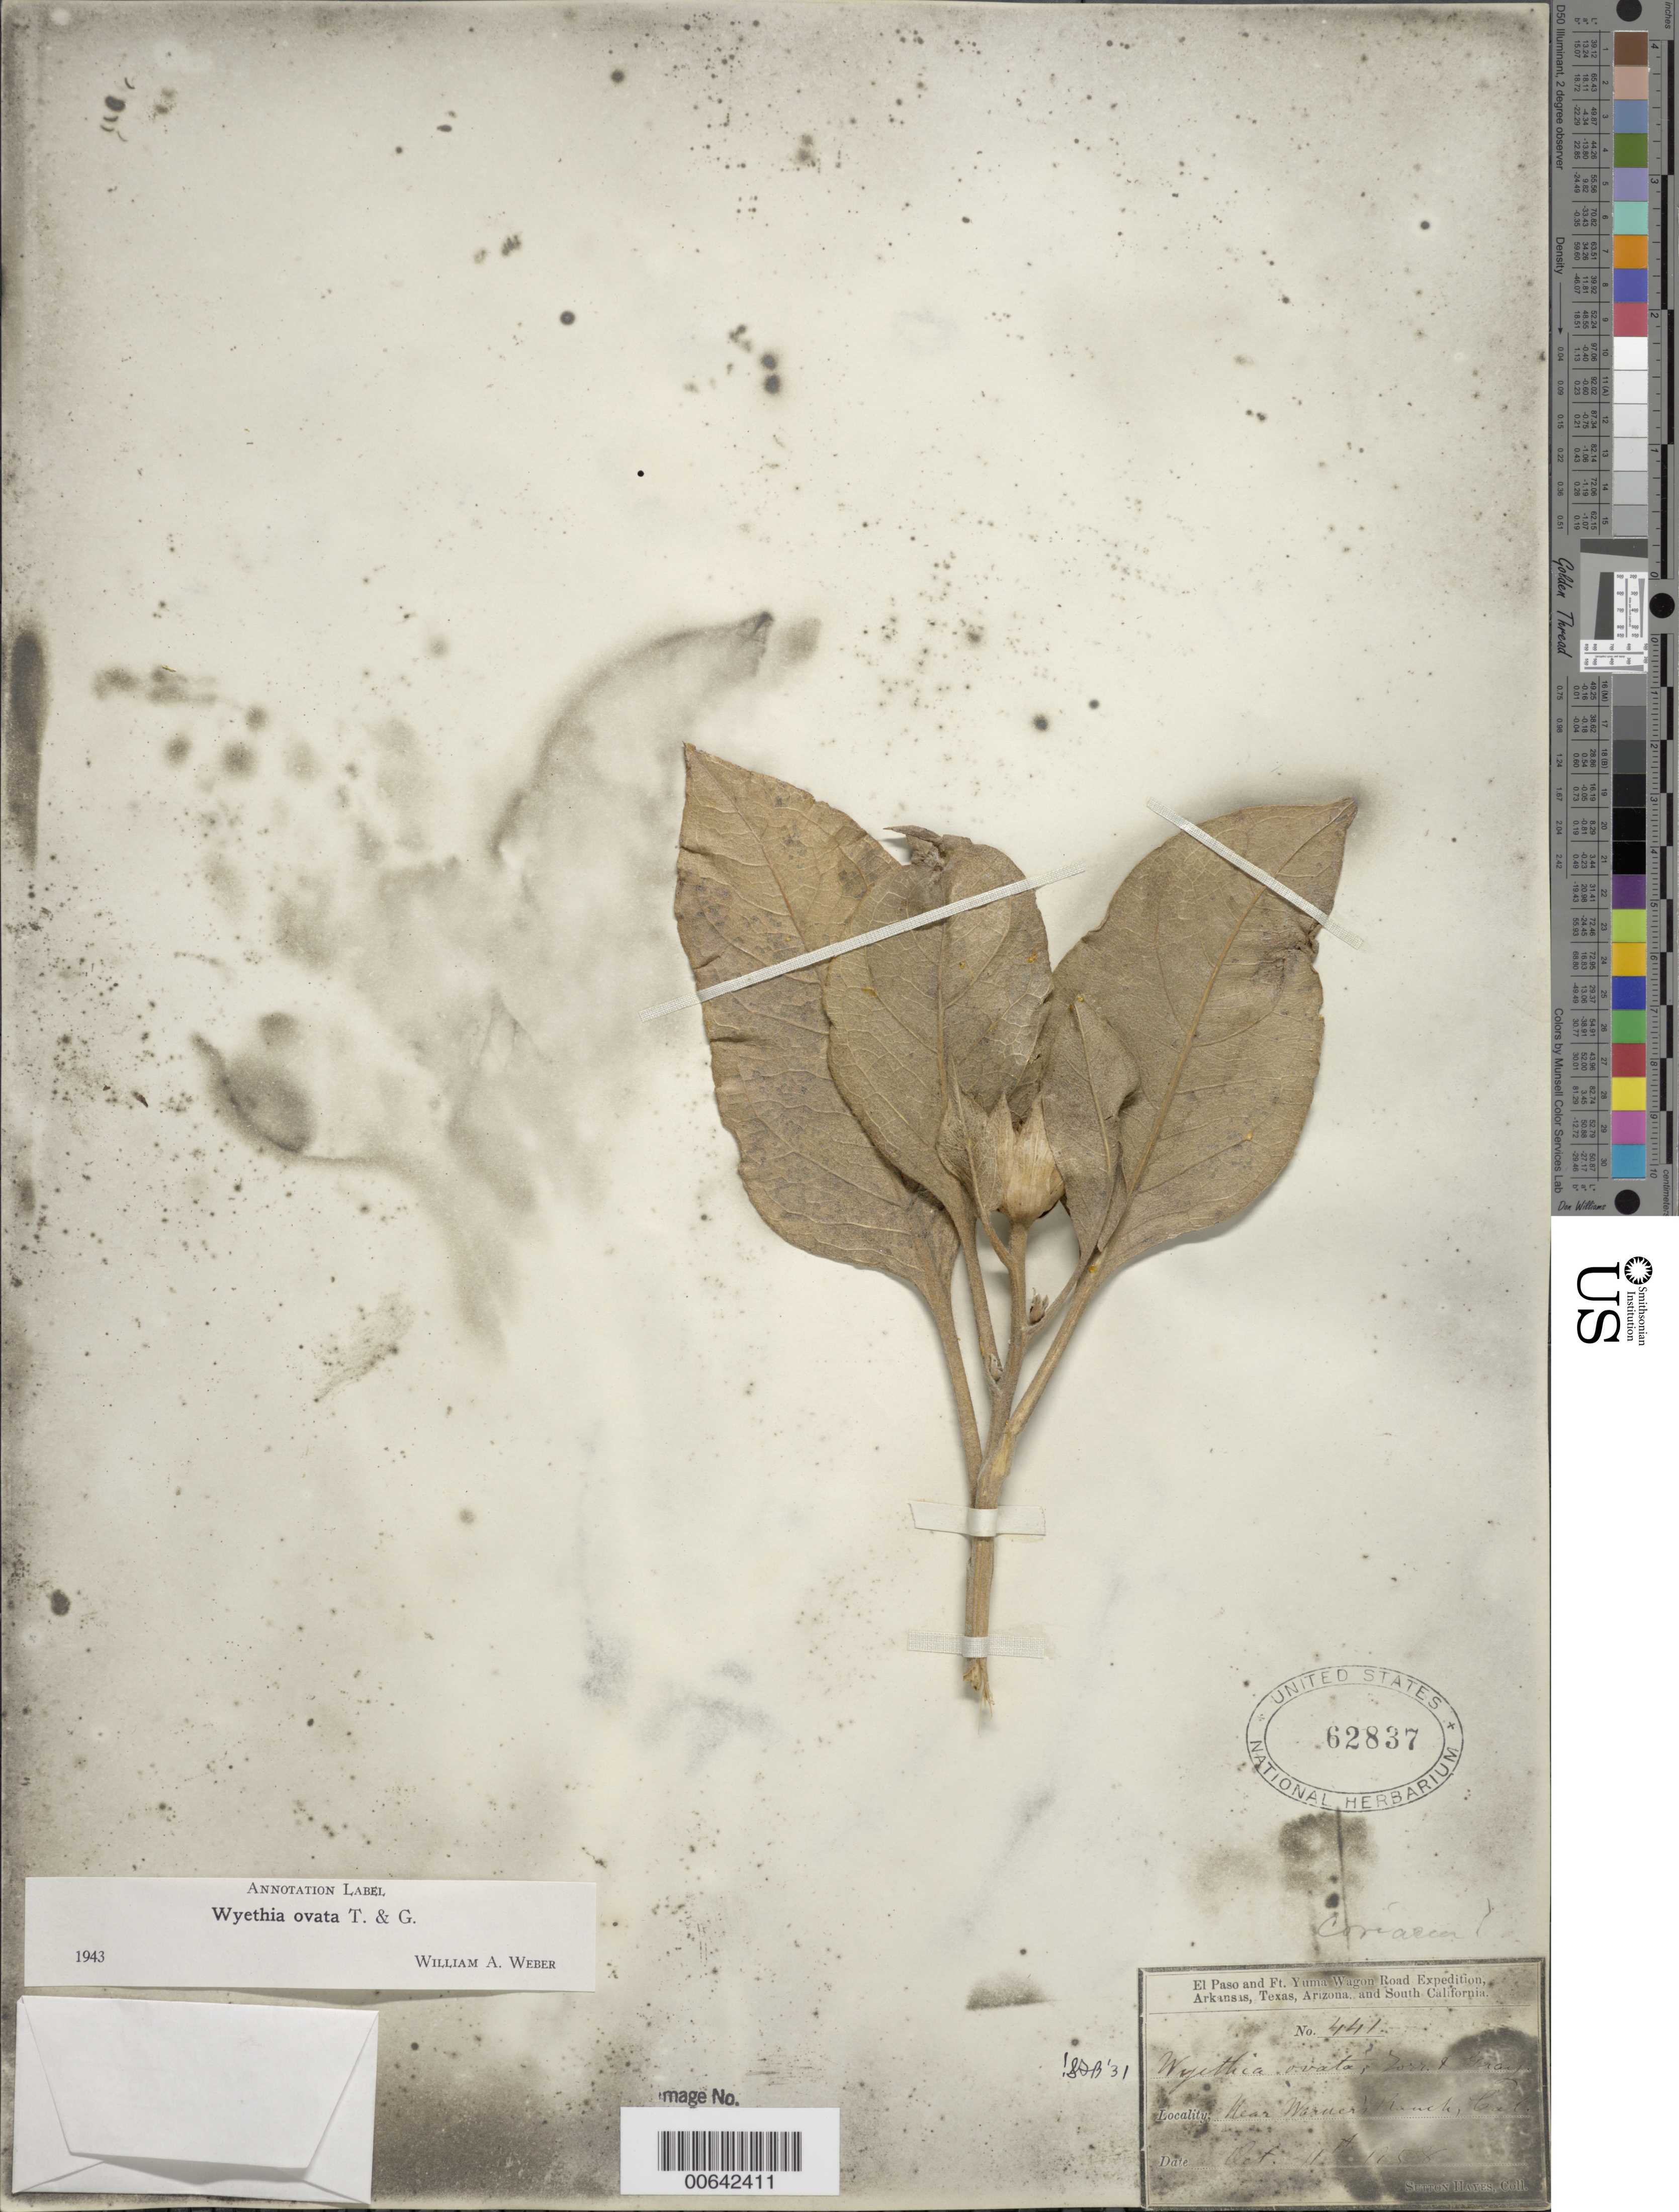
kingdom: Plantae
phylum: Tracheophyta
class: Magnoliopsida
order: Asterales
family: Asteraceae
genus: Wyethia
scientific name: Wyethia ovata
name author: Torr. & A. Gray in Emory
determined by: Weber, W. A.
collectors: S. Hayes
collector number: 441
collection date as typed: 11 Oct 1858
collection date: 1858-10-11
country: United States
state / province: California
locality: Near Warner's Ranch.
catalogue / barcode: US 62837